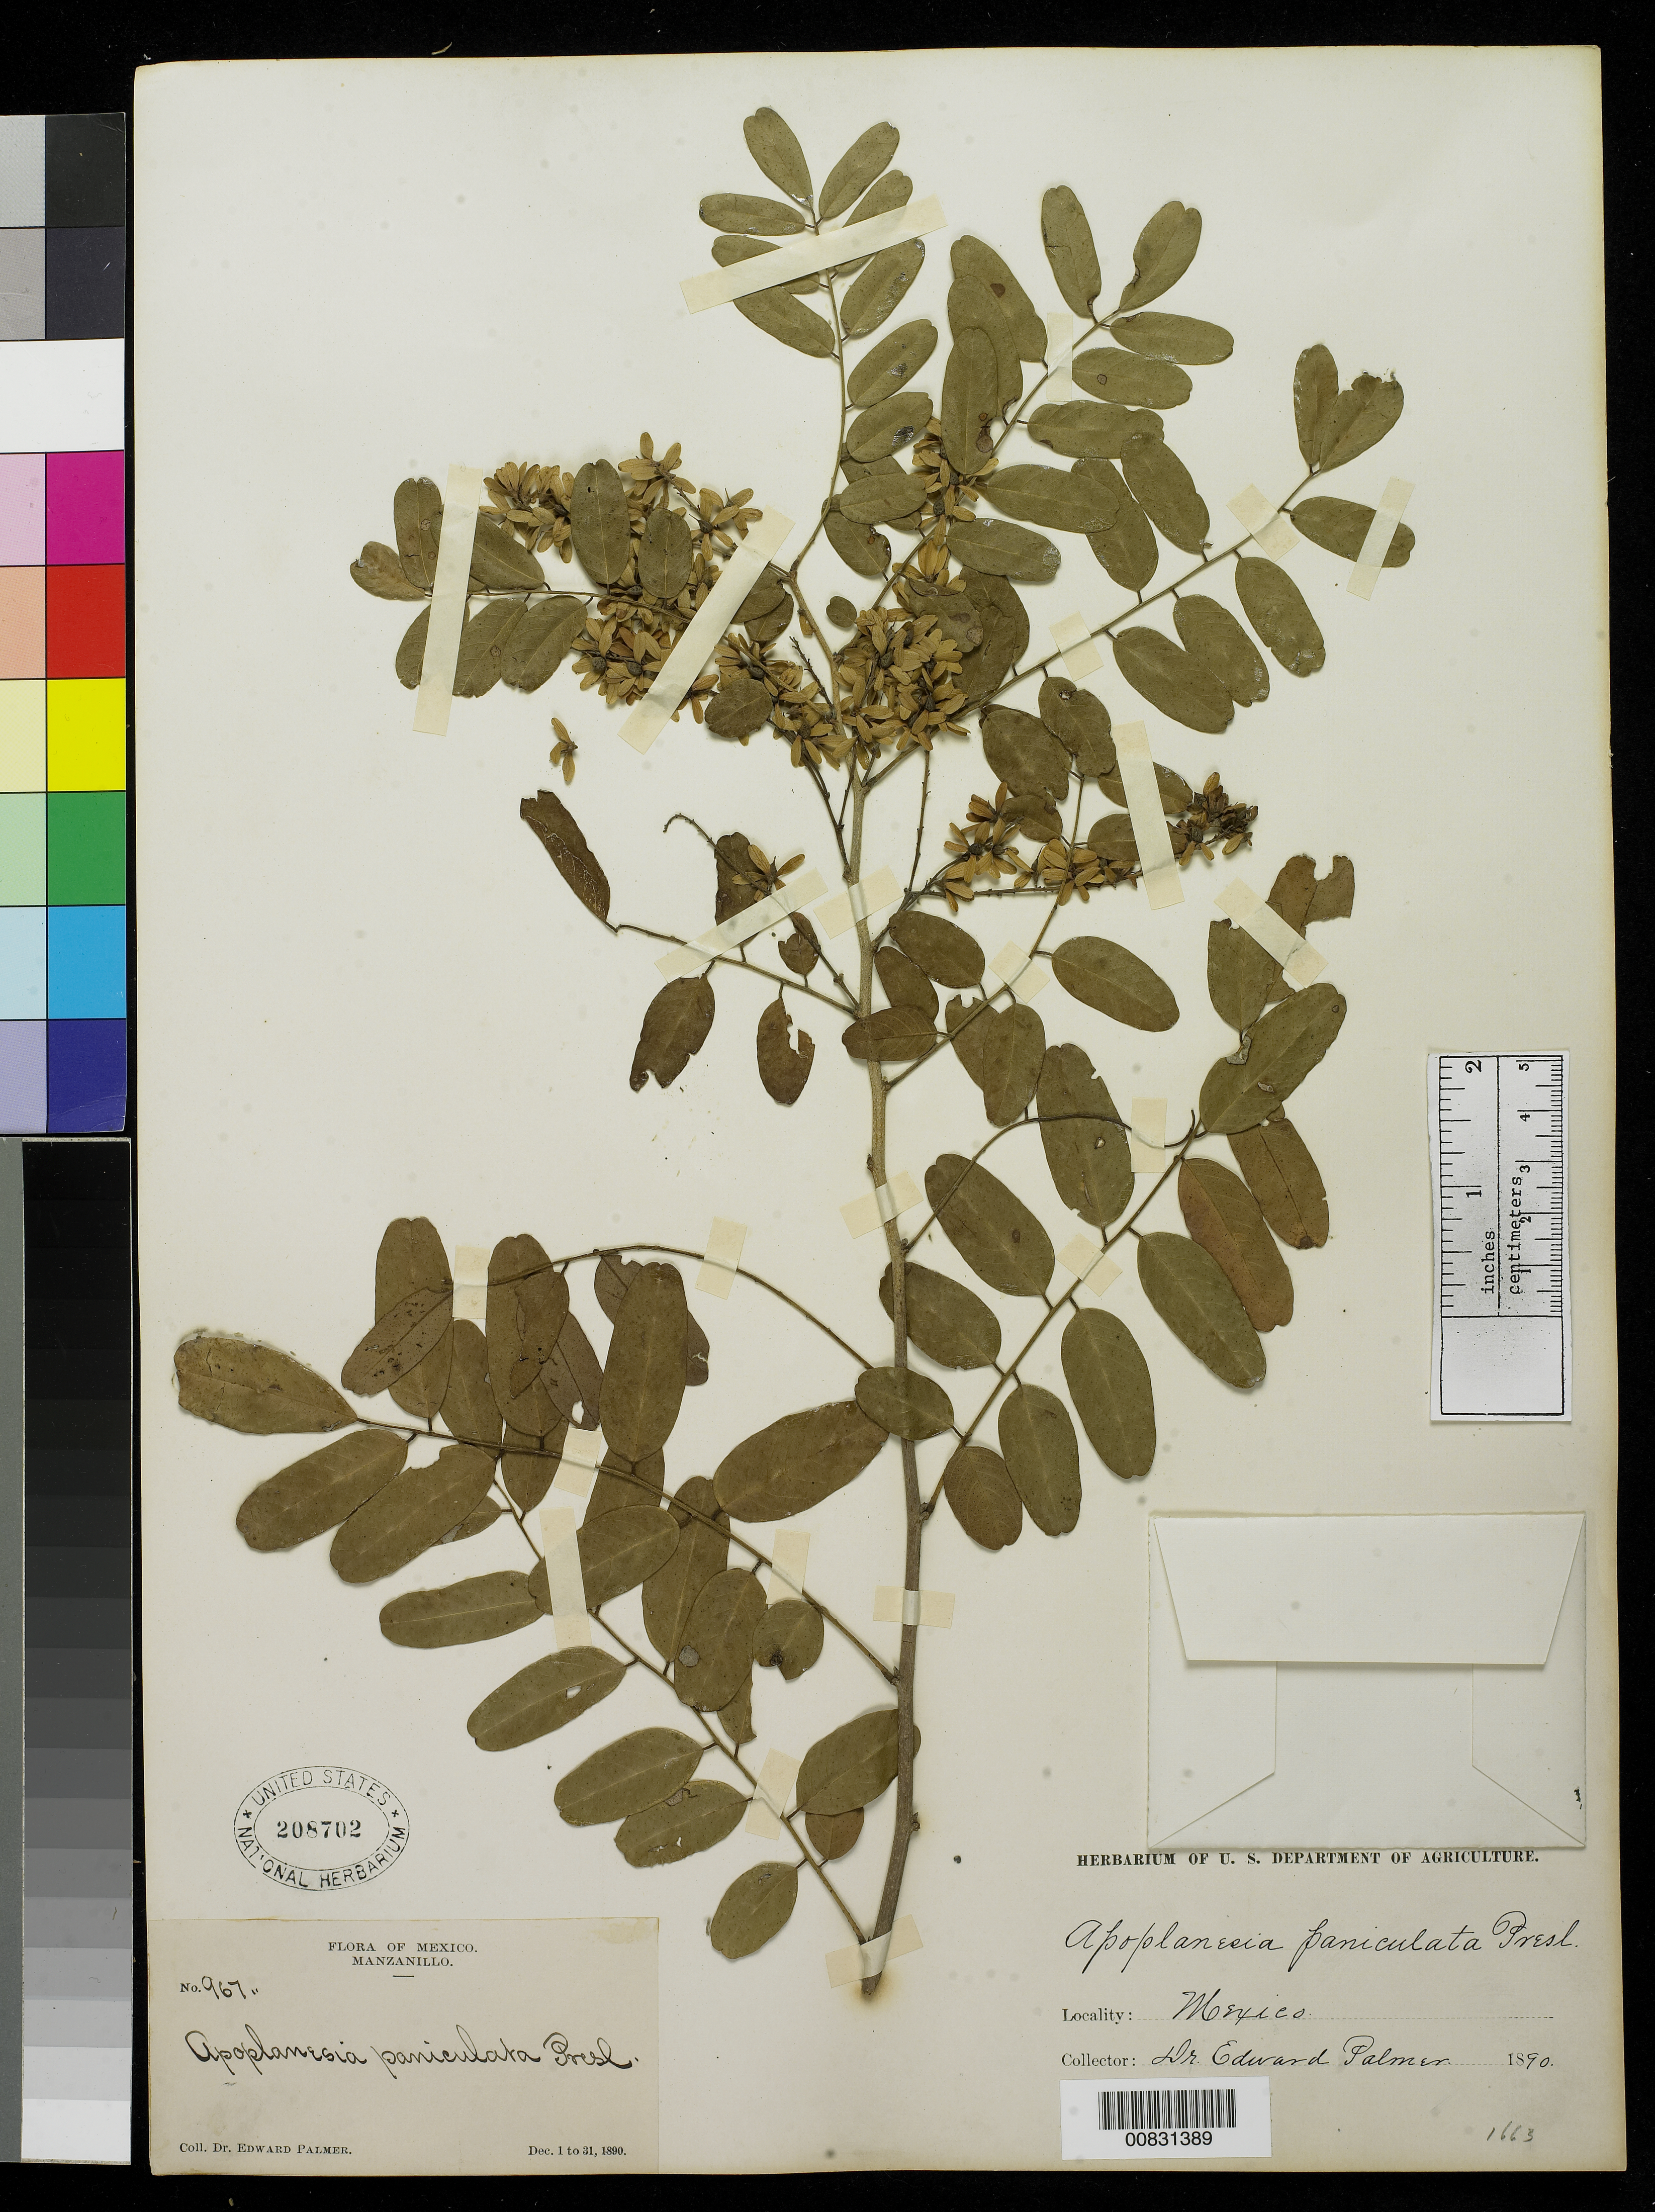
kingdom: Plantae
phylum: Tracheophyta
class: Magnoliopsida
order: Fabales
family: Fabaceae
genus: Apoplanesia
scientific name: Apoplanesia paniculata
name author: C. Presl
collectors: E. Palmer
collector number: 967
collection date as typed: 01 Dec 1890 to 31 Dec 1890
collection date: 1890-12-01/1890-12-31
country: Mexico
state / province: Colima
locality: Manzanillo, Colima.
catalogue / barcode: US 208702